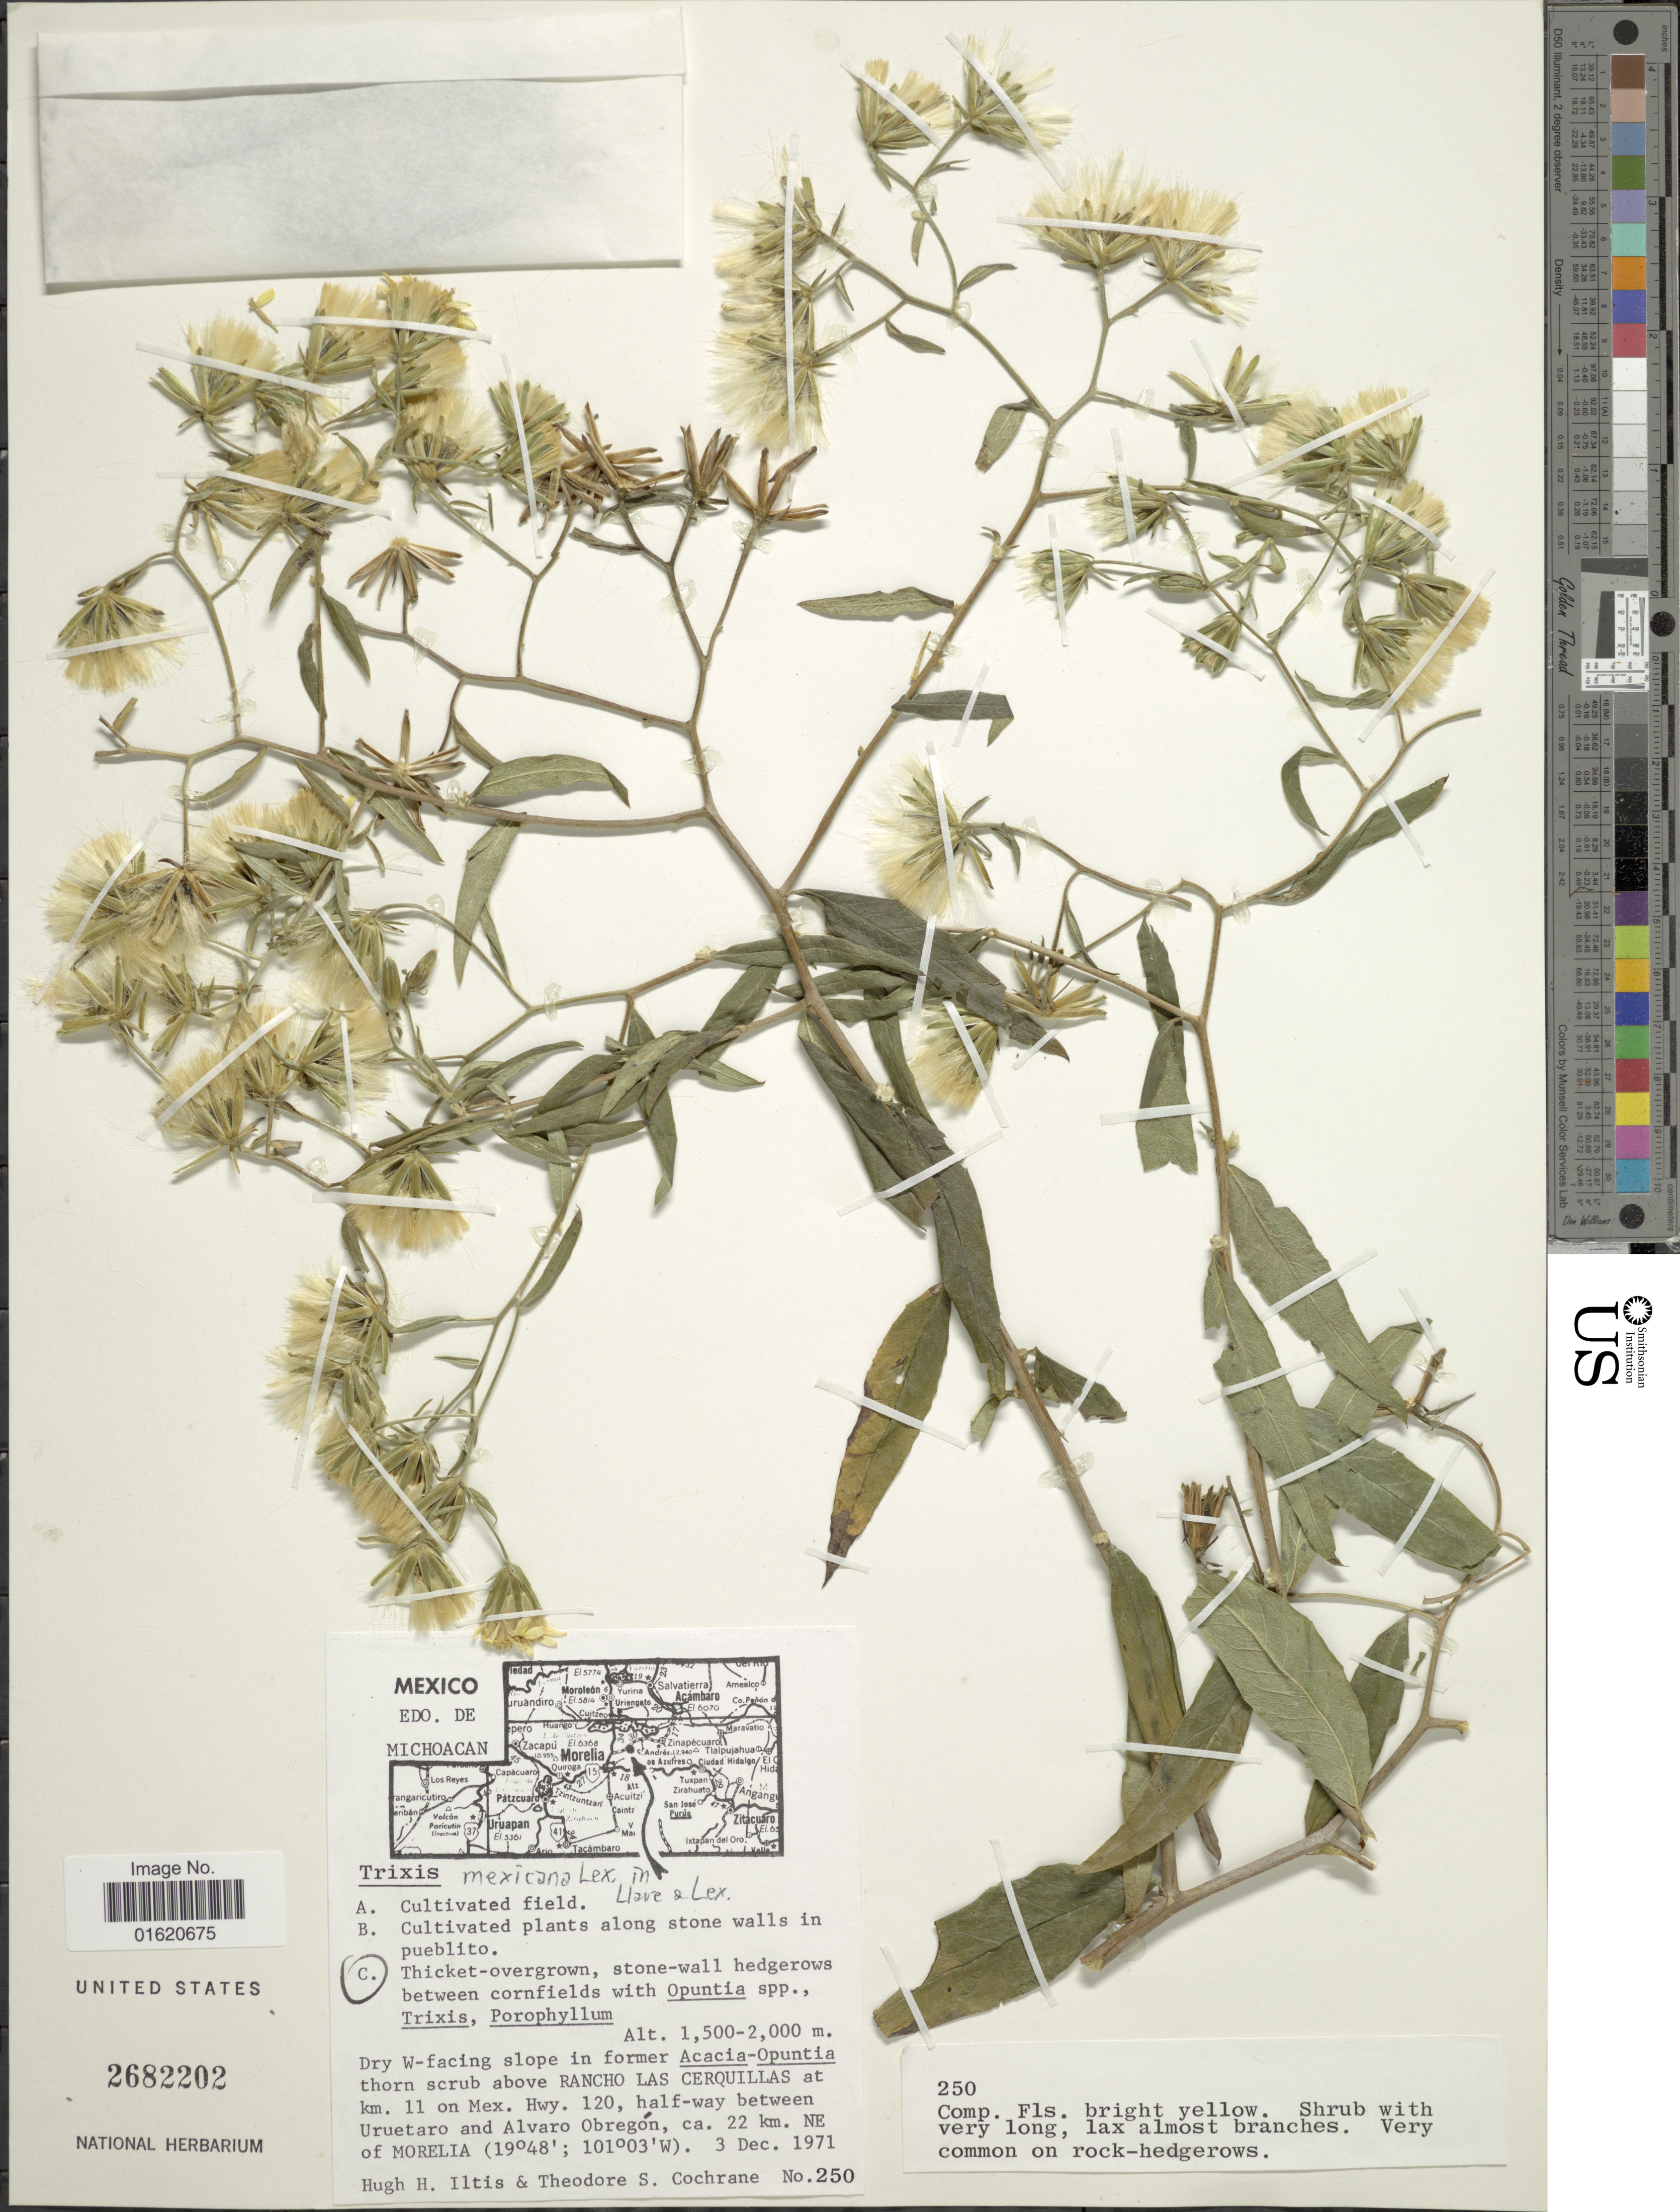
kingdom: Plantae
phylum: Tracheophyta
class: Magnoliopsida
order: Asterales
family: Asteraceae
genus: Trixis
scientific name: Trixis mexicana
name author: Lex.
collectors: H. H. Iltis & T. S. Cochrane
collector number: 250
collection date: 1971-12-03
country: Mexico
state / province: Michoacán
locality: Between cornfields, Dry W-facing slope in former Acacia-Oputia thorn scrub above Rancho Las Ceroquillas at km. 11 on Mex. Hwy. 120, half-way between Uruetaro and Alvaro Obregón, ca. 22 km. NE of Morelia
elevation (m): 1500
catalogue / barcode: US 2682202